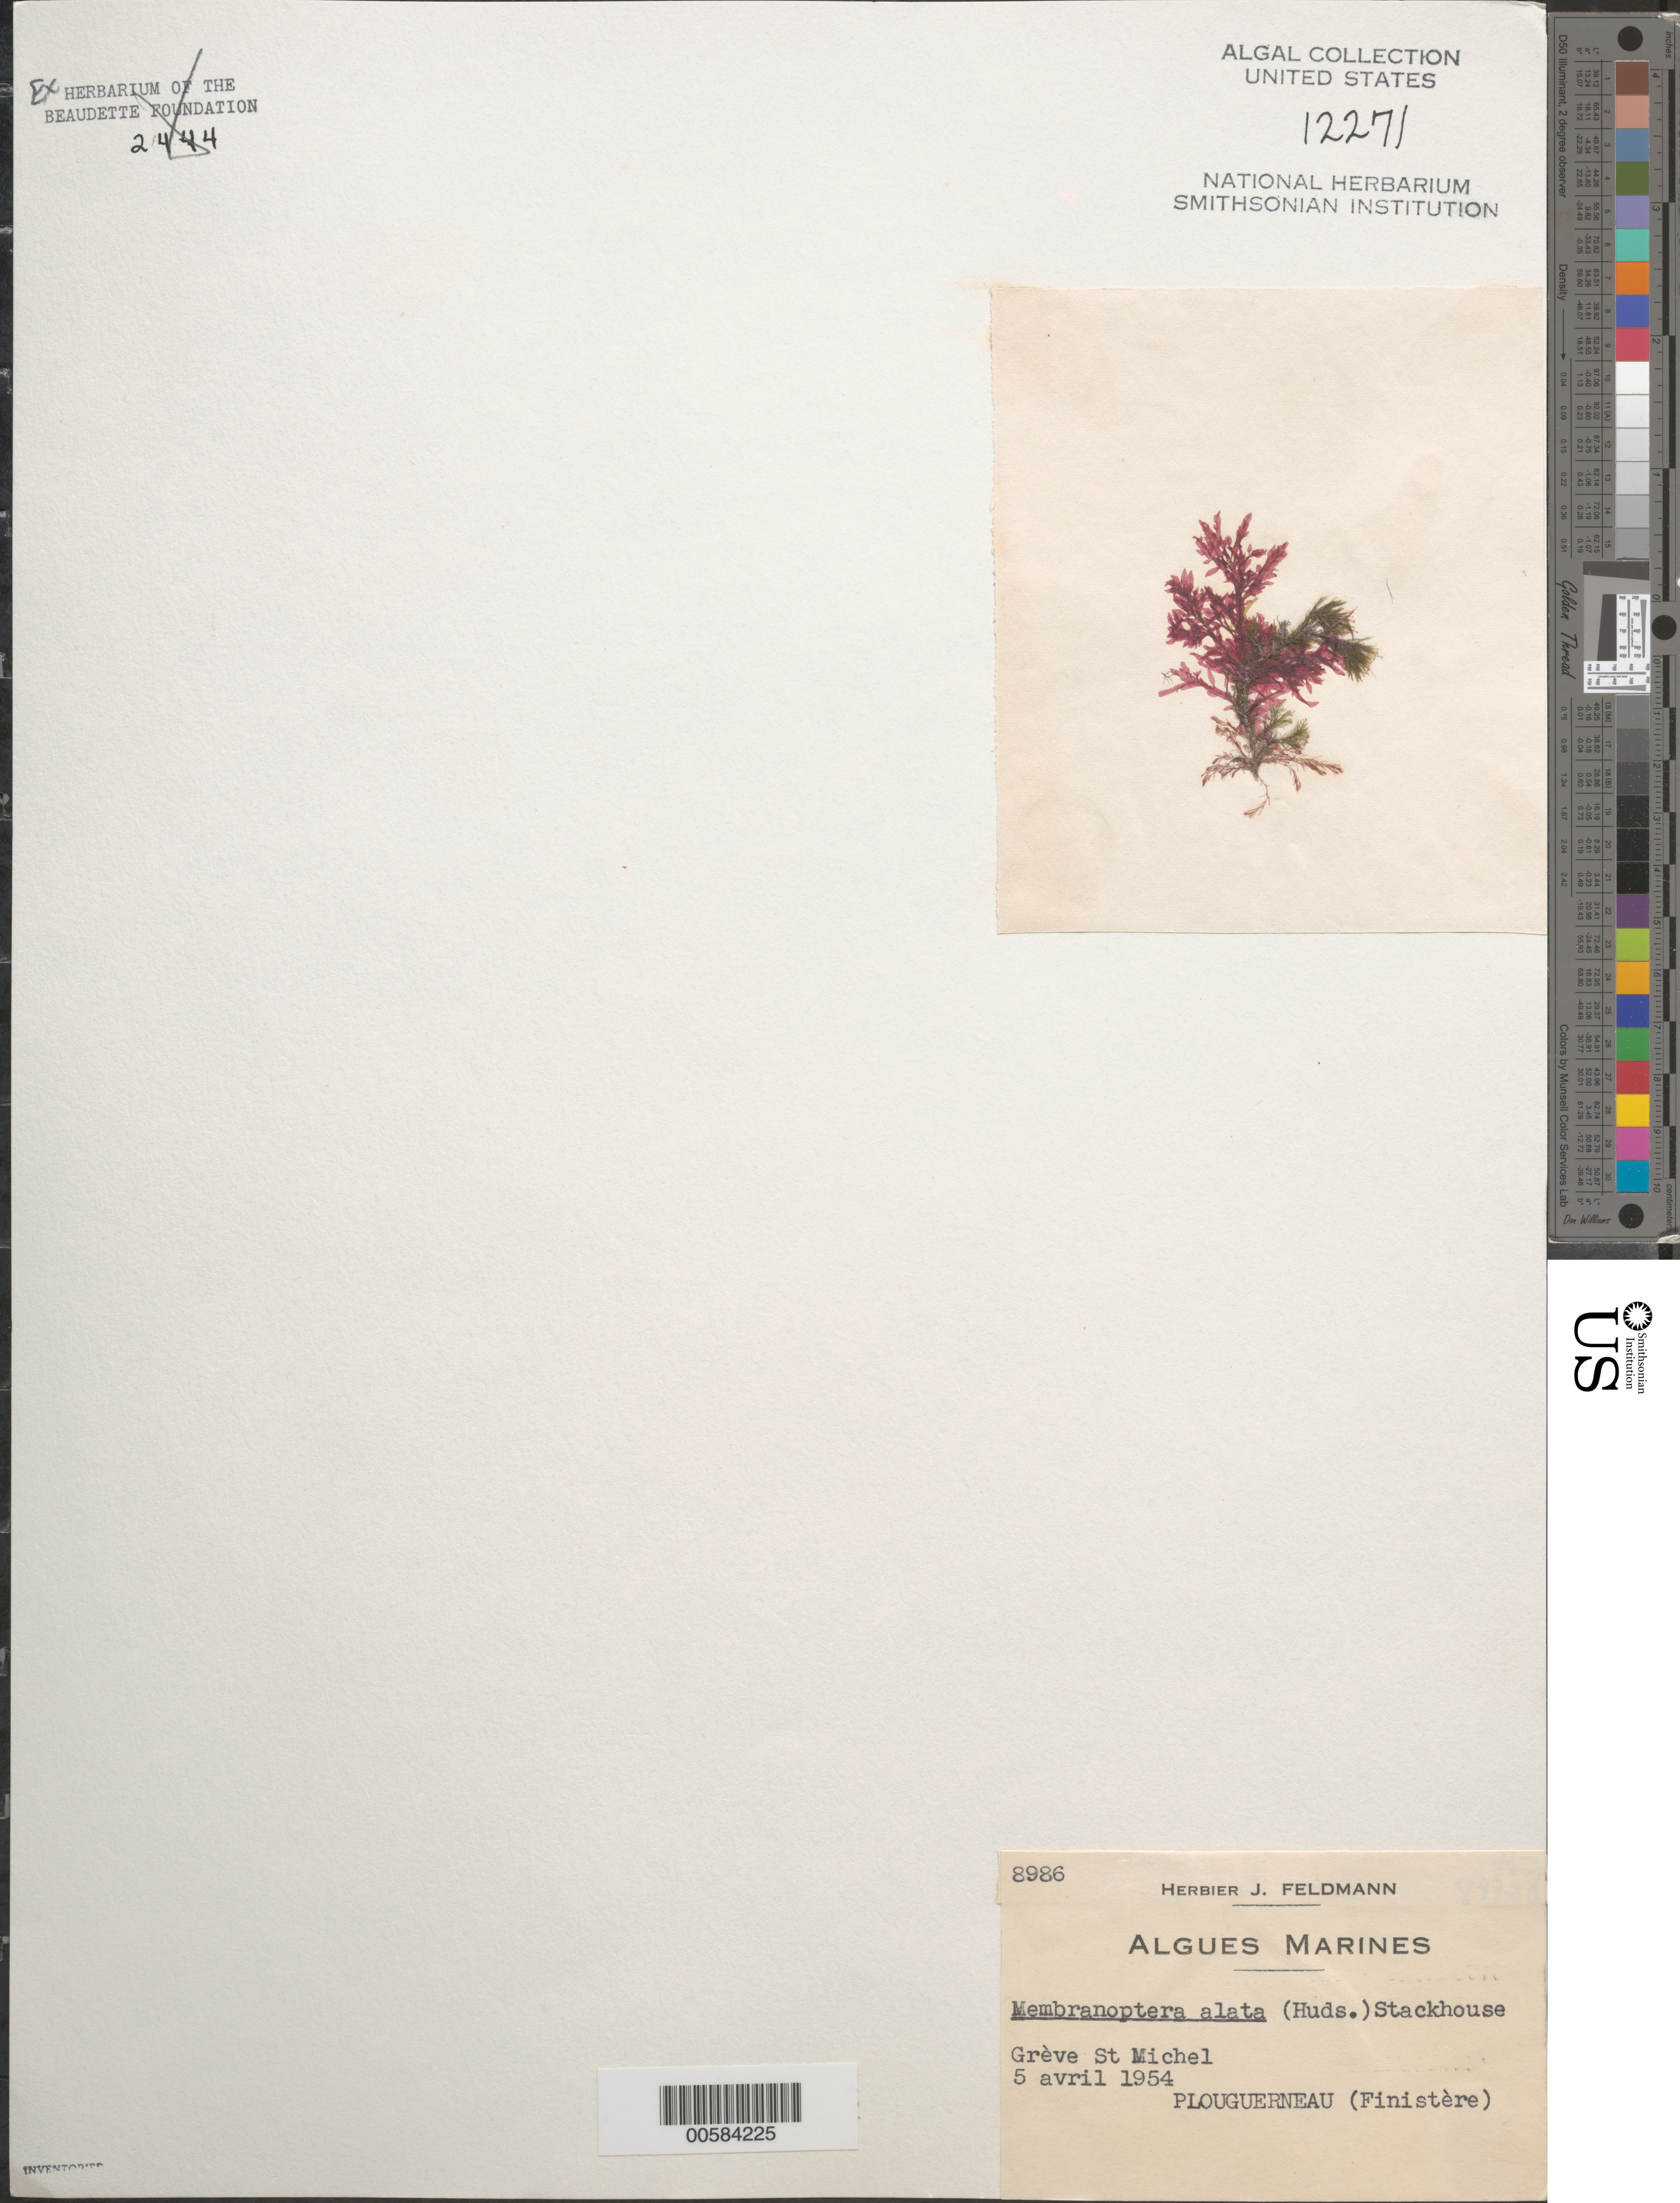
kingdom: Plantae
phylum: Rhodophyta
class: Florideophyceae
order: Ceramiales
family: Delesseriaceae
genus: Membranoptera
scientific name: Membranoptera alata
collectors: J. Feldmann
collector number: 8986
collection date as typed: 05 Apr 1954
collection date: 1954-04-05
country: France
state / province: Bretagne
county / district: Finistère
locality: Greve St. Michel, Plouguerneau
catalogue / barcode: US 12271